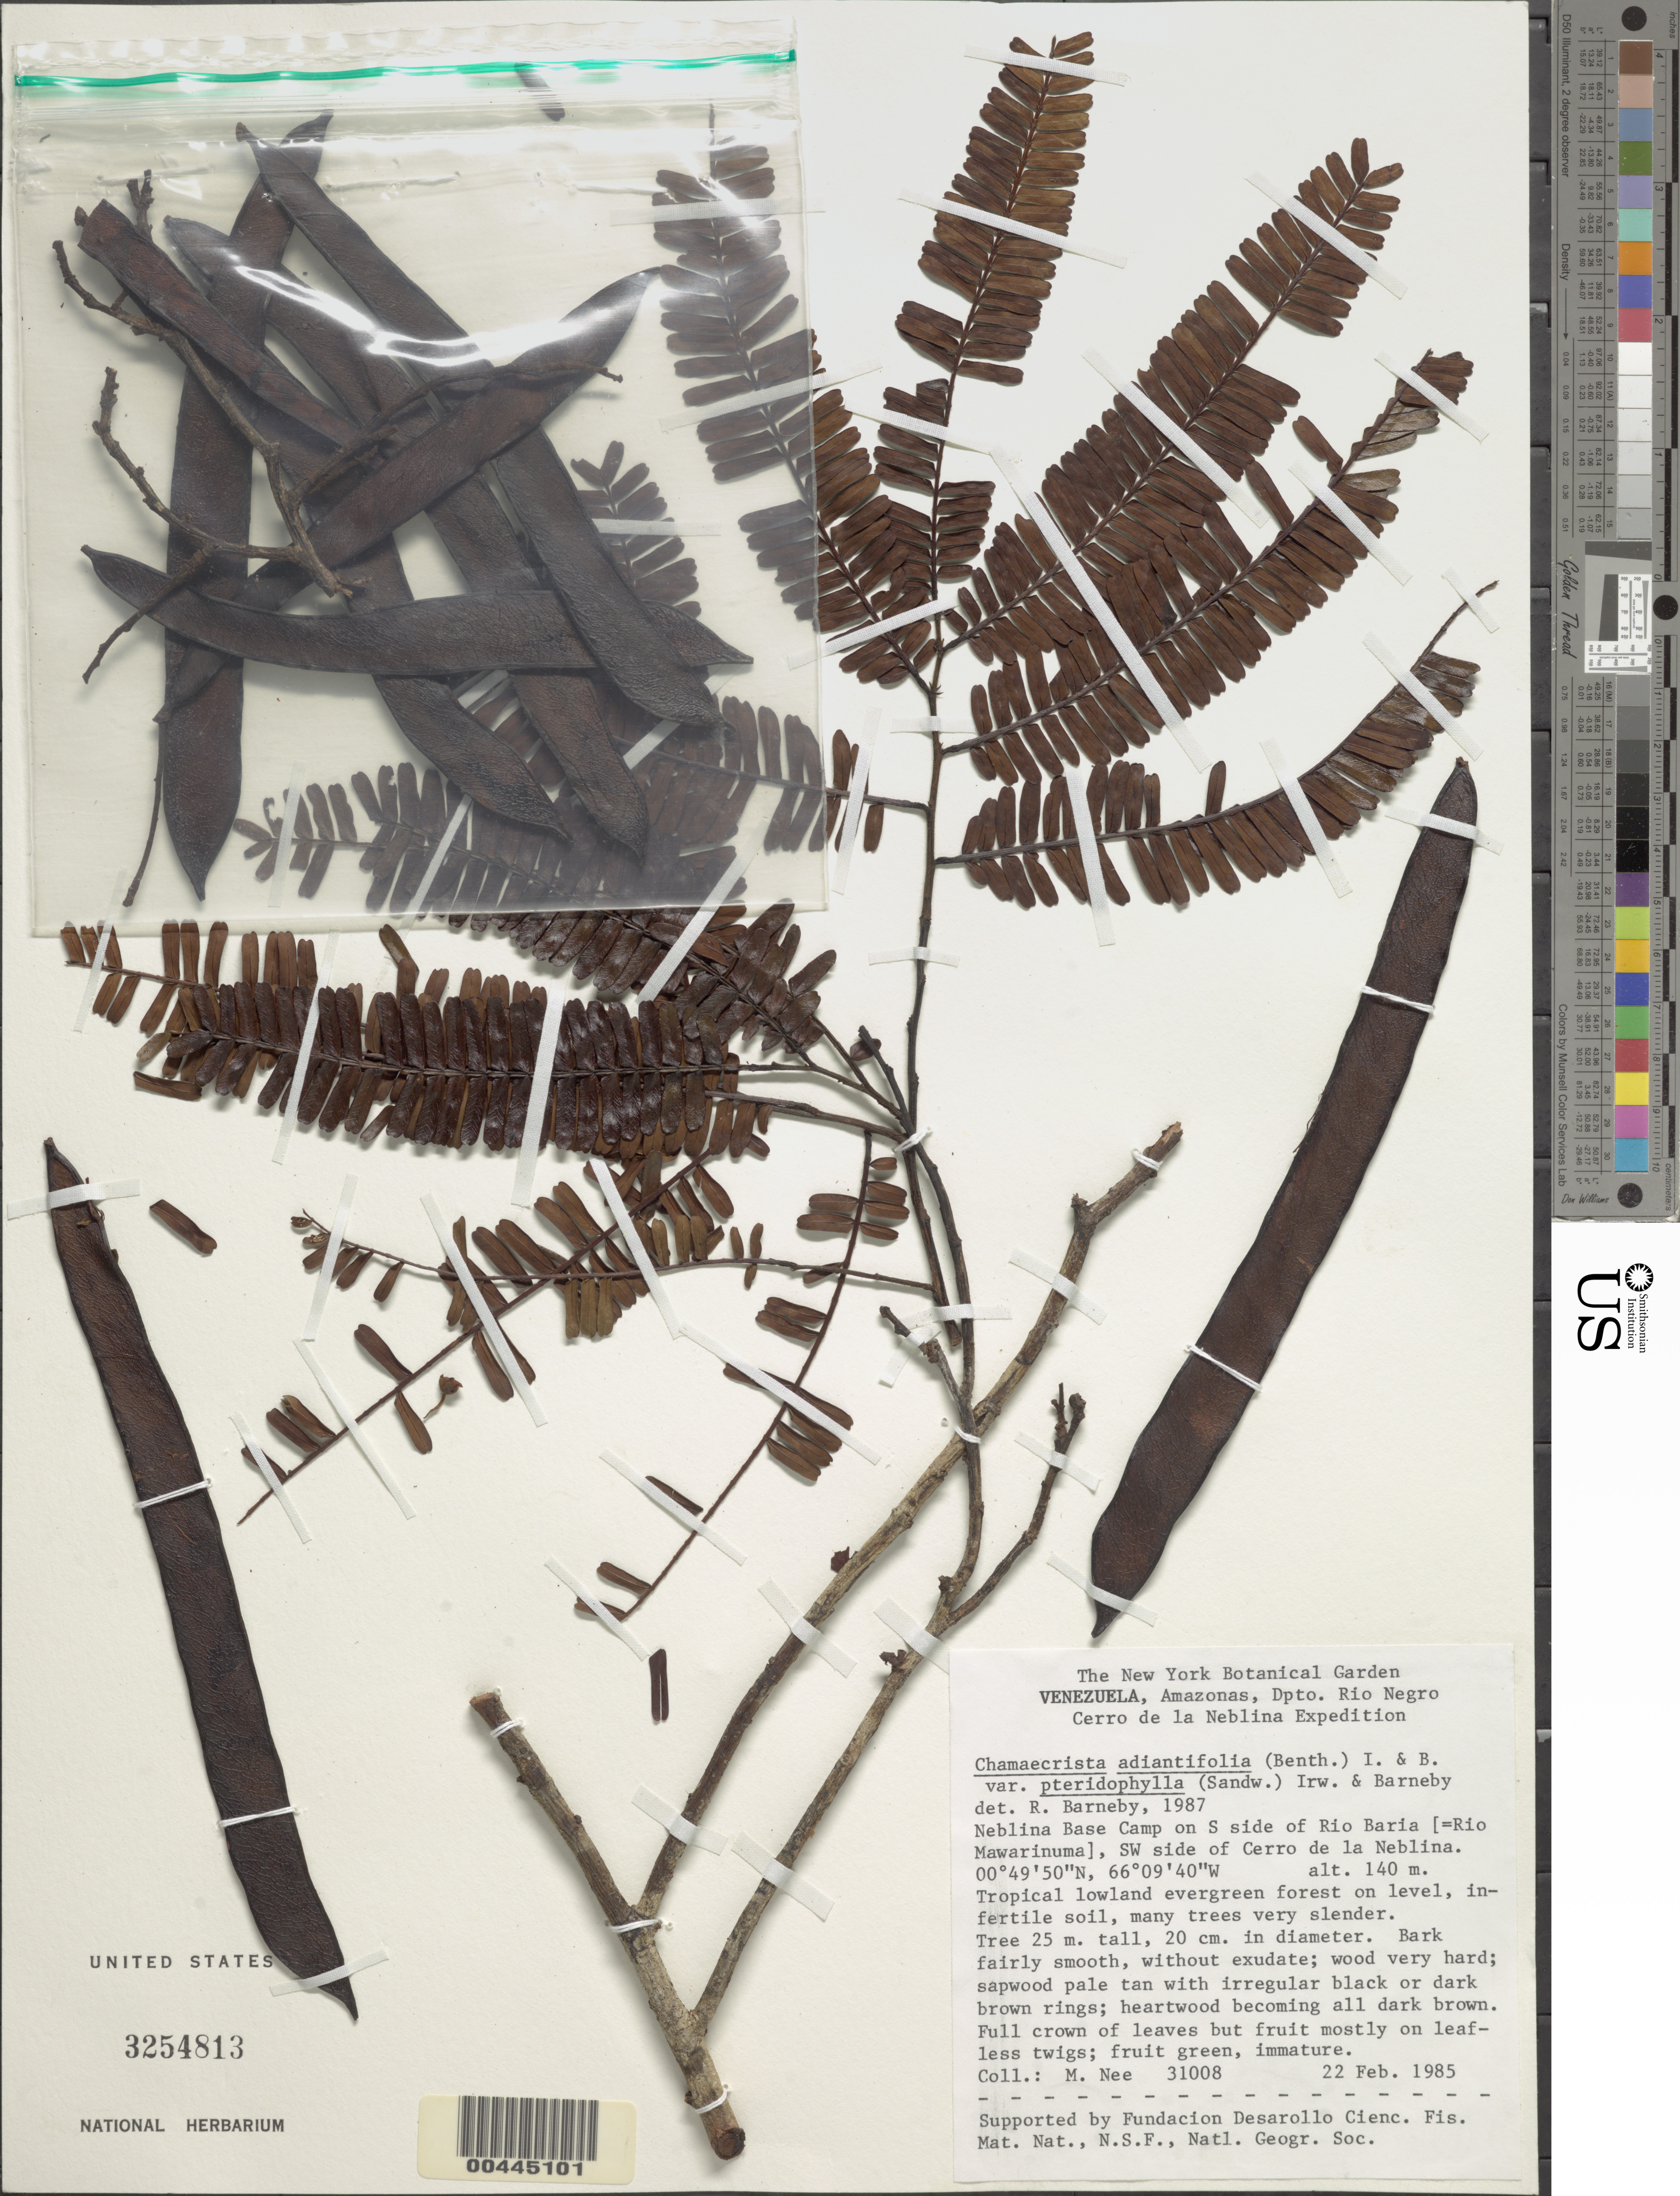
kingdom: Plantae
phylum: Tracheophyta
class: Magnoliopsida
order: Fabales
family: Fabaceae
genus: Chamaecrista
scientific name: Chamaecrista adiantifolia var. pteridophylla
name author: (Sandwith) H.S. Irwin & Barneby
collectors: M. Nee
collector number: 31008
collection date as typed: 22 Feb 1985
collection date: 1985-02-22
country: Venezuela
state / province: Amazonas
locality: Neblina base camp, s of rio baria(rio mawarinuma), sw of cerro de la neblina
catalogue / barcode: US 3254813